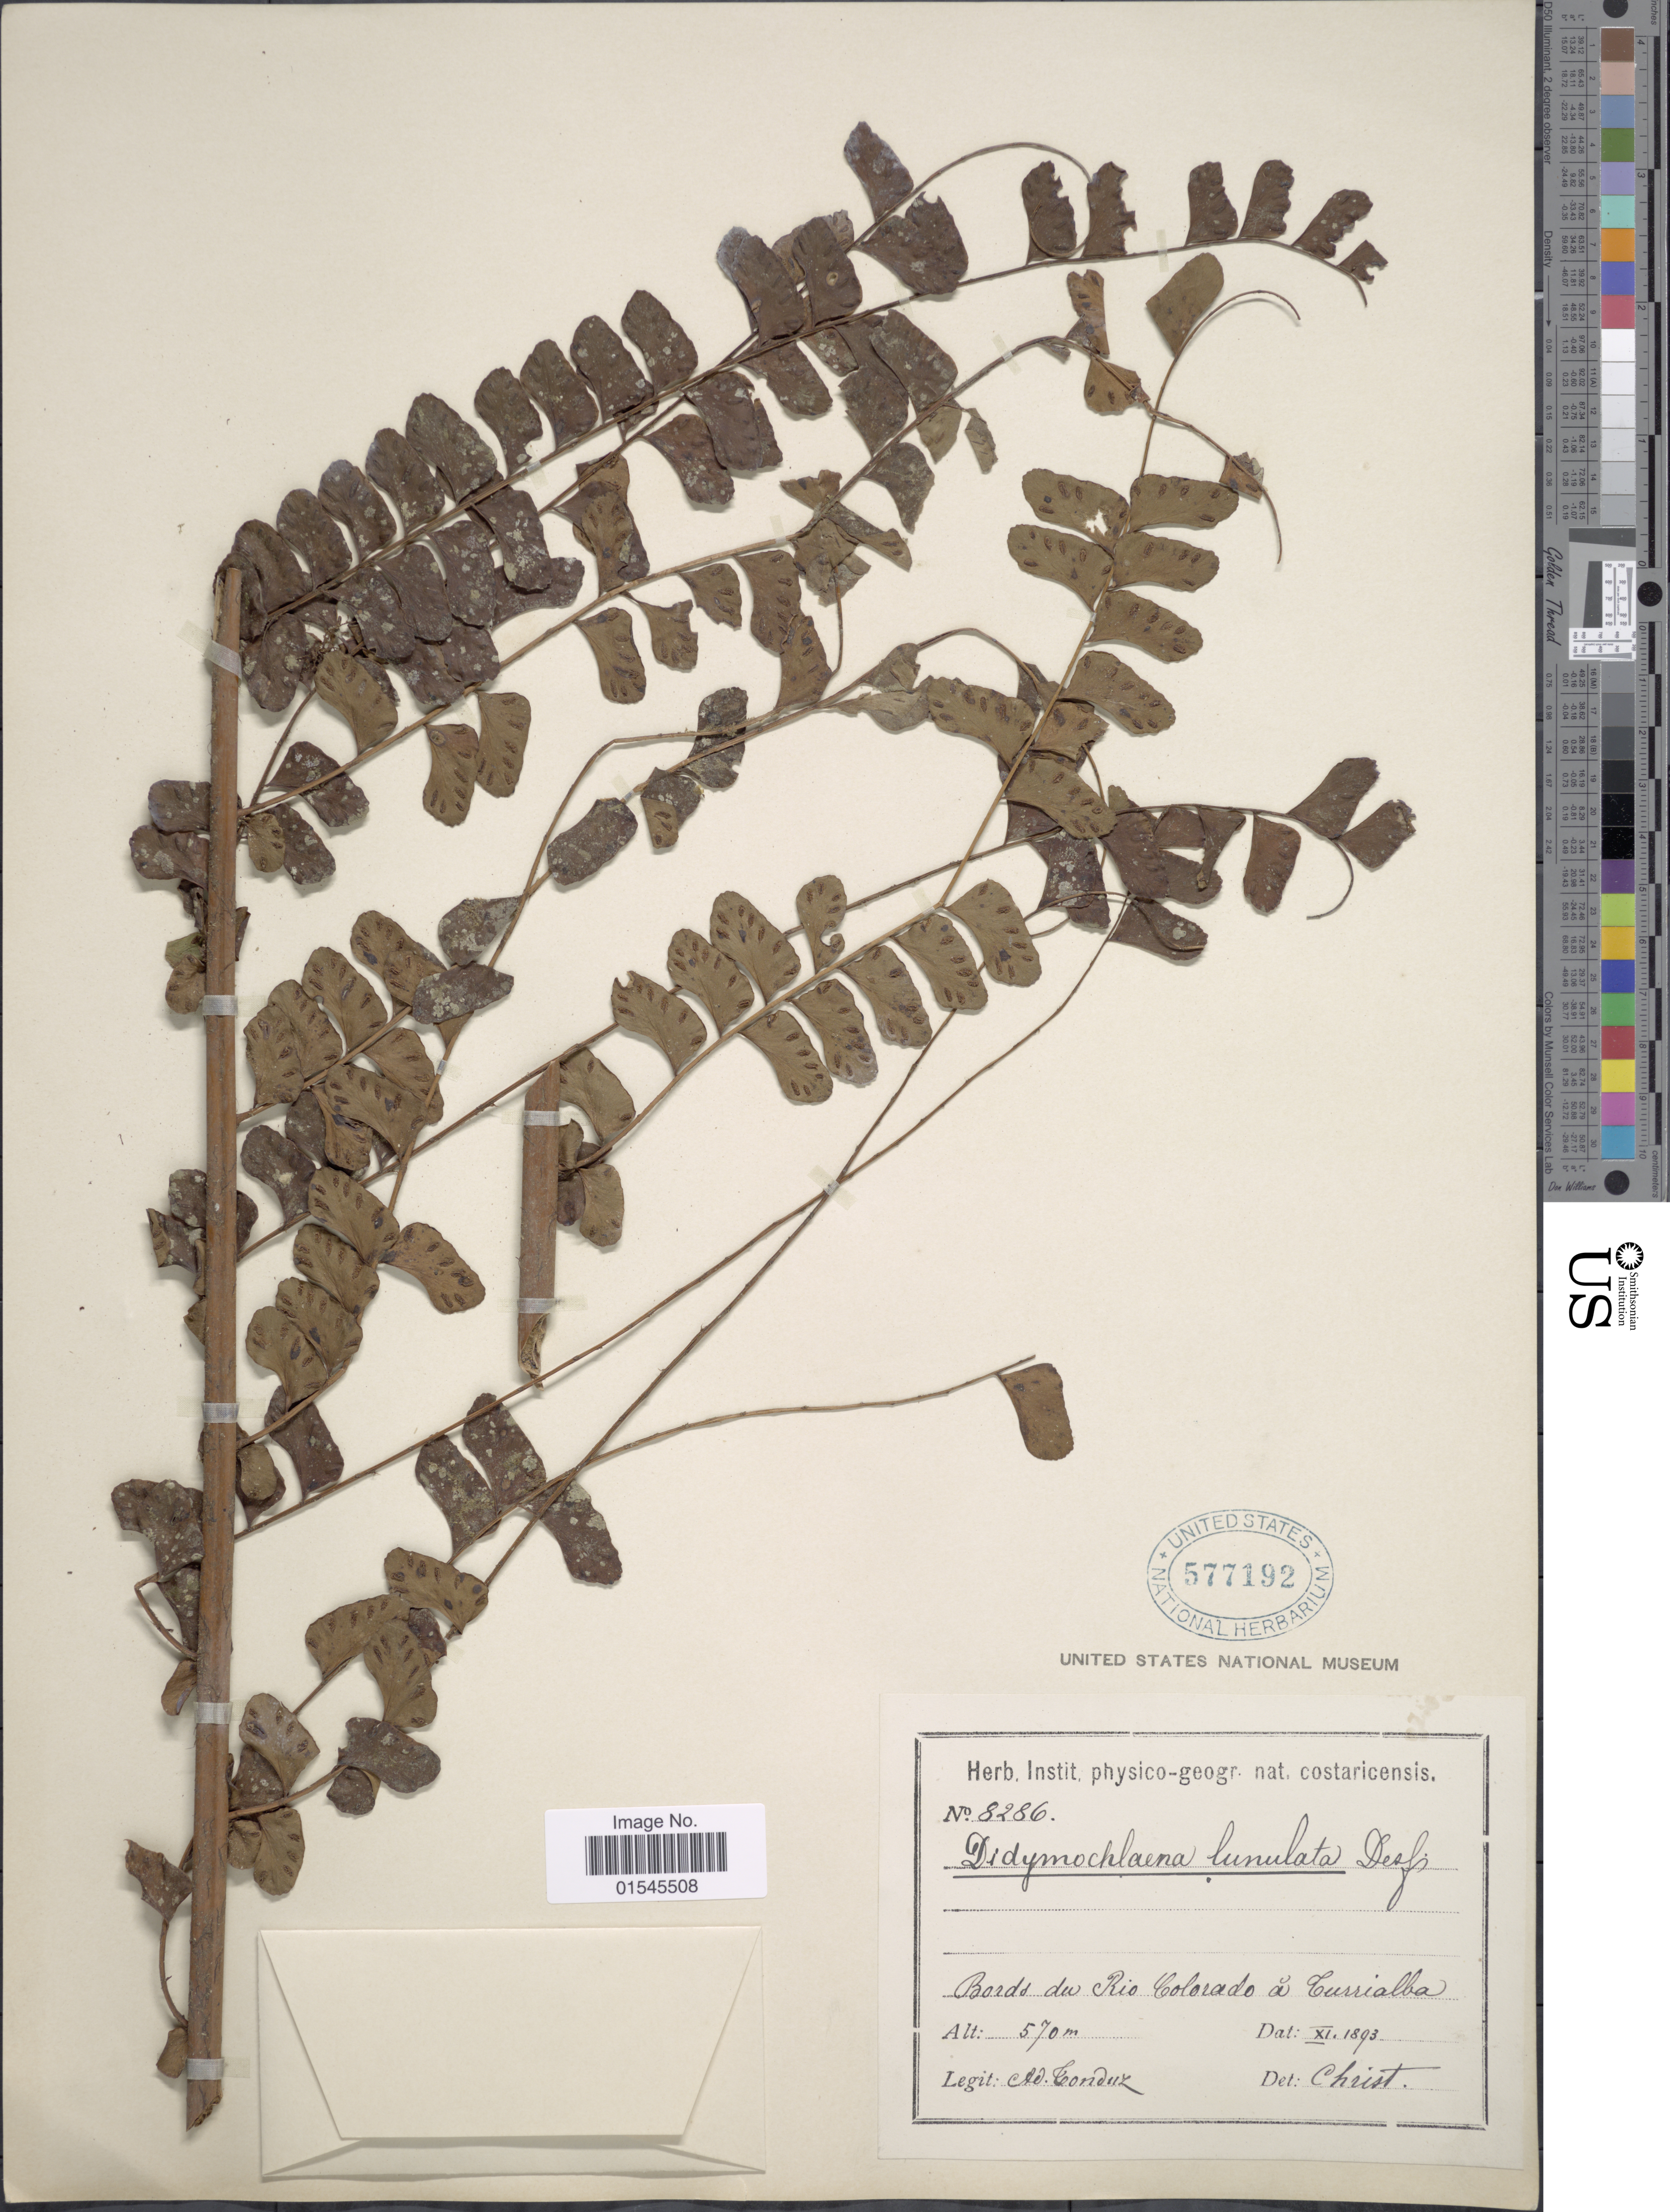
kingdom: Plantae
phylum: Tracheophyta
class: Polypodiopsida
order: Polypodiales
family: Didymochlaenaceae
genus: Didymochlaena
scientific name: Didymochlaena truncatula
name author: (Sw.) J. Sm.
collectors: A. Tonduz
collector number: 8286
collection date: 1893-11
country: Costa Rica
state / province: Cartago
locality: Bords du Rio Colorado a Currialba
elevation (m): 570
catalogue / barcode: US 577192